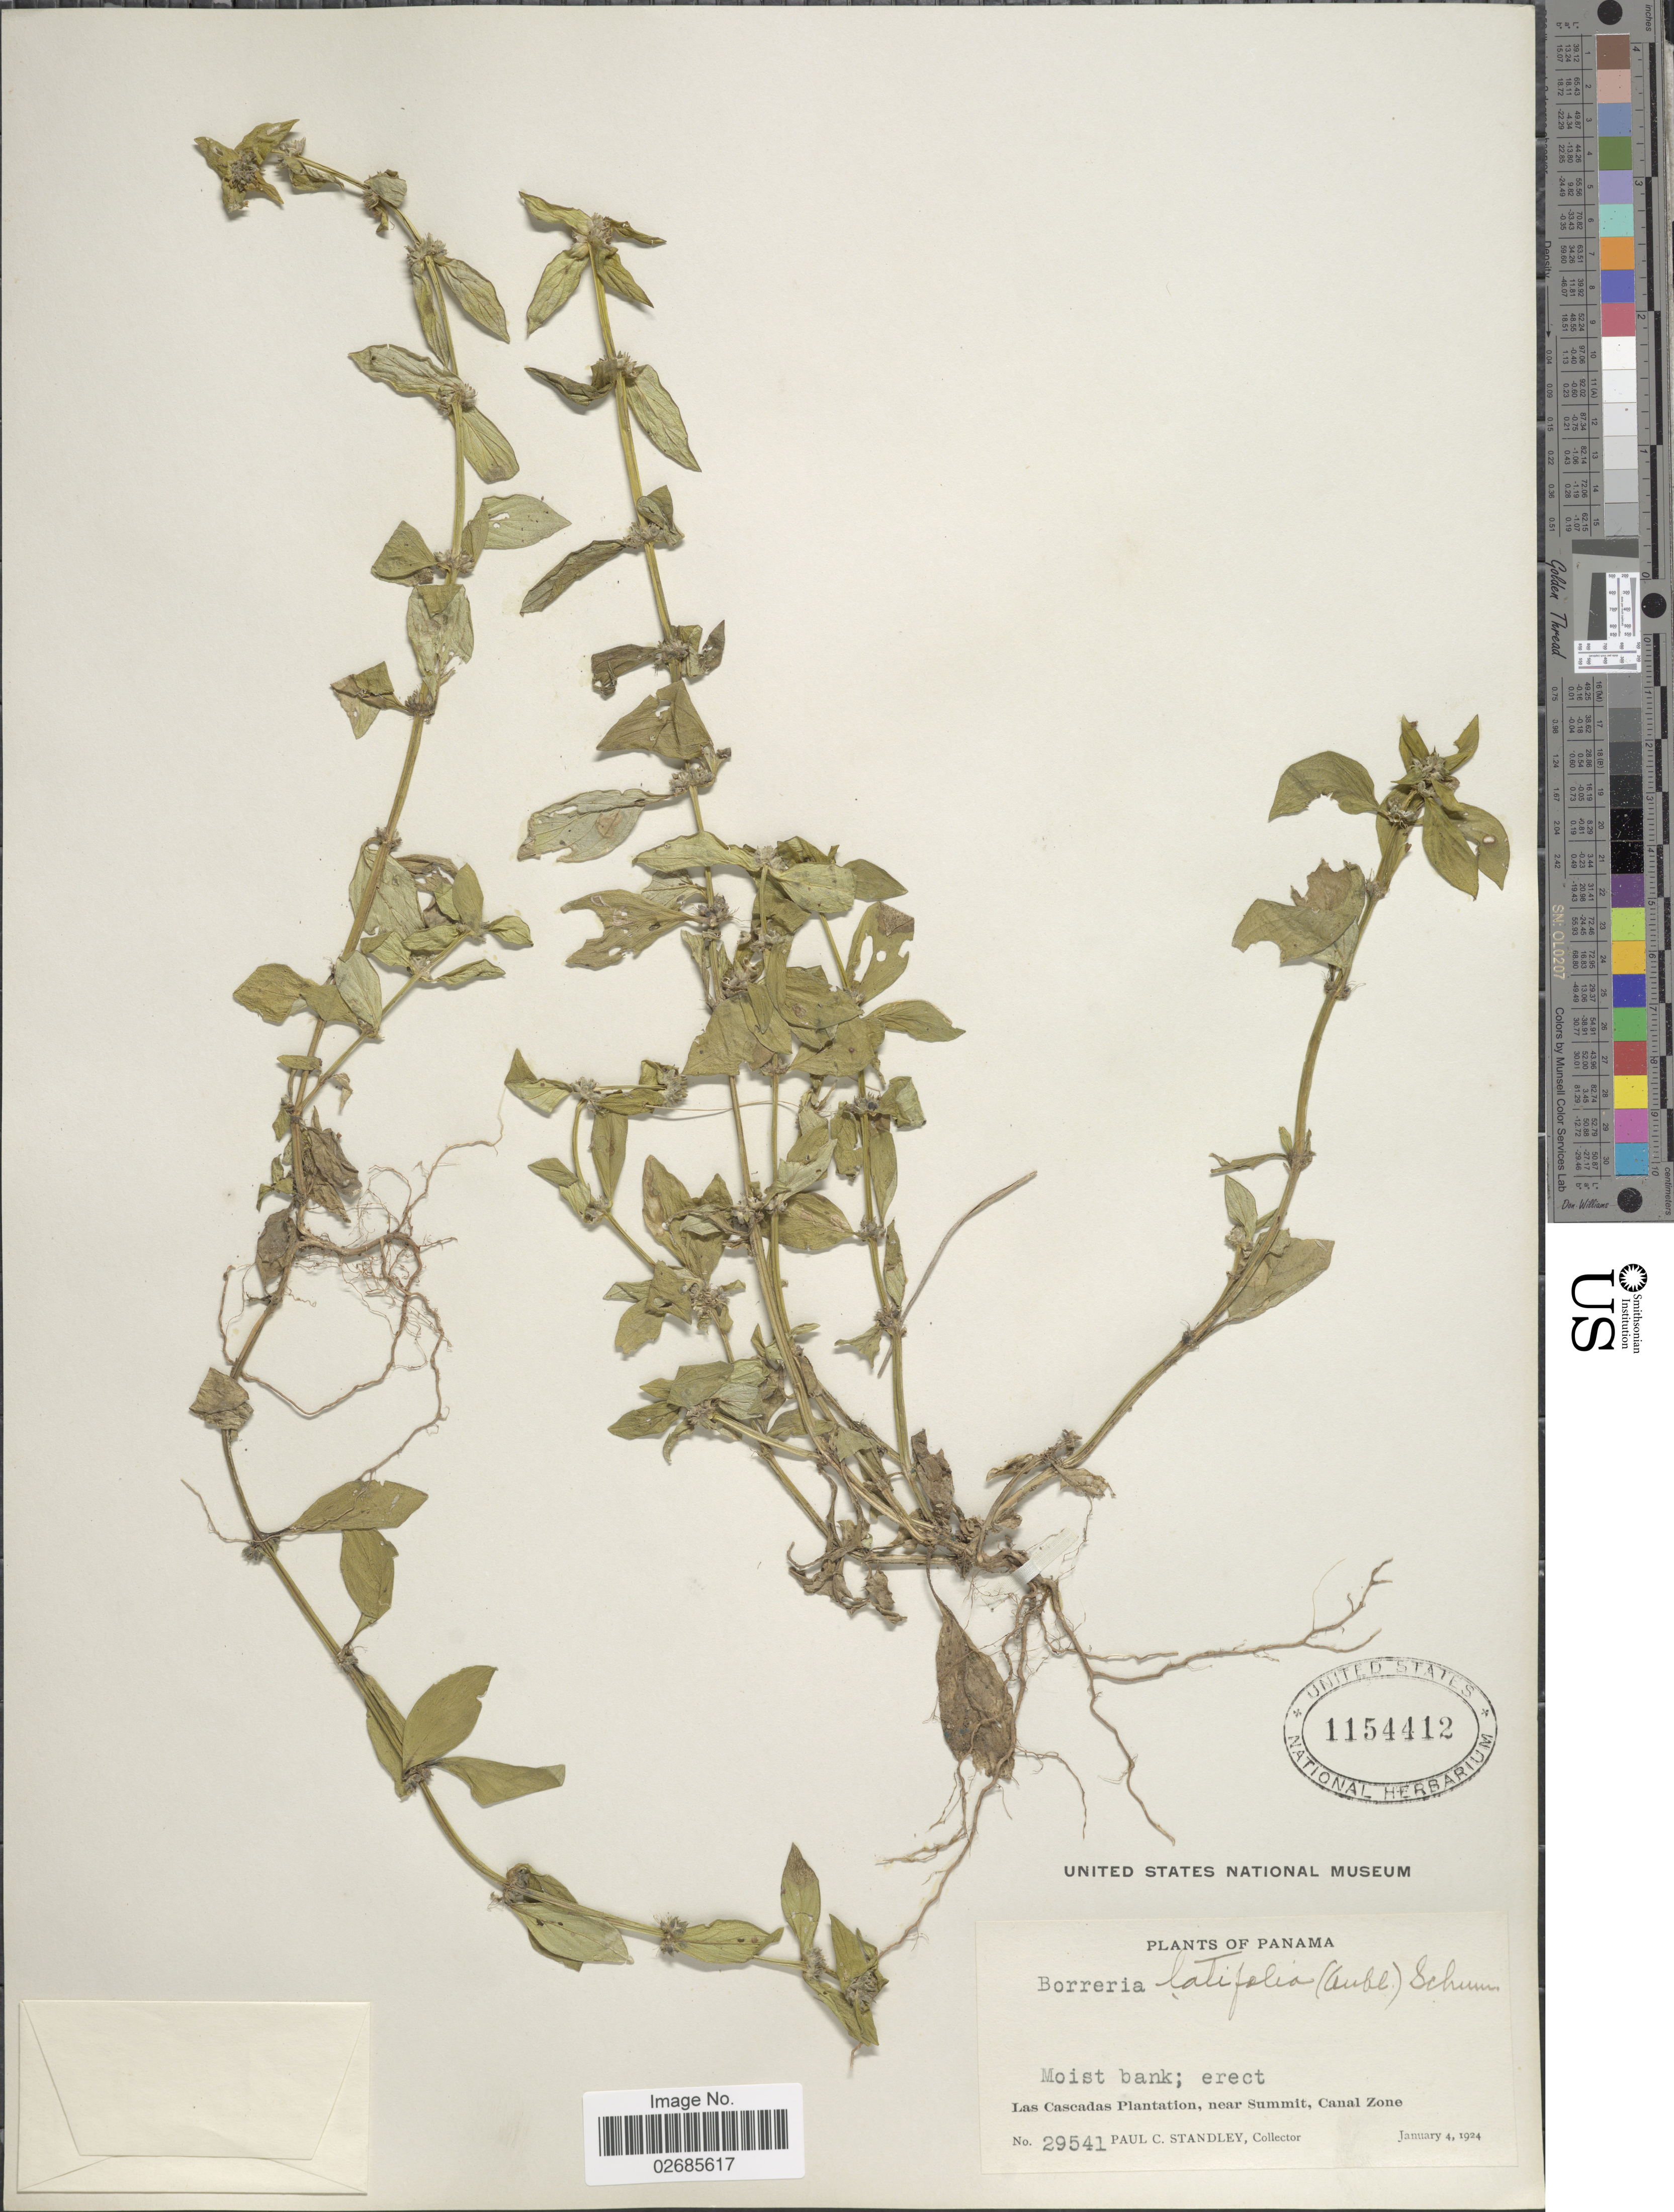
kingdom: Plantae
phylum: Tracheophyta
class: Magnoliopsida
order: Gentianales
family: Rubiaceae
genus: Borreria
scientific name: Borreria latifolia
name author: (Aubl.) K. Schum.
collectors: P. C. Standley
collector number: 29541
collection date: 1924-01-04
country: Panama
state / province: Colón / Panamá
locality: Moist bank; Las Cascadas Plantation, near Summit, Canal Zone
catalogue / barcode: US 1154412